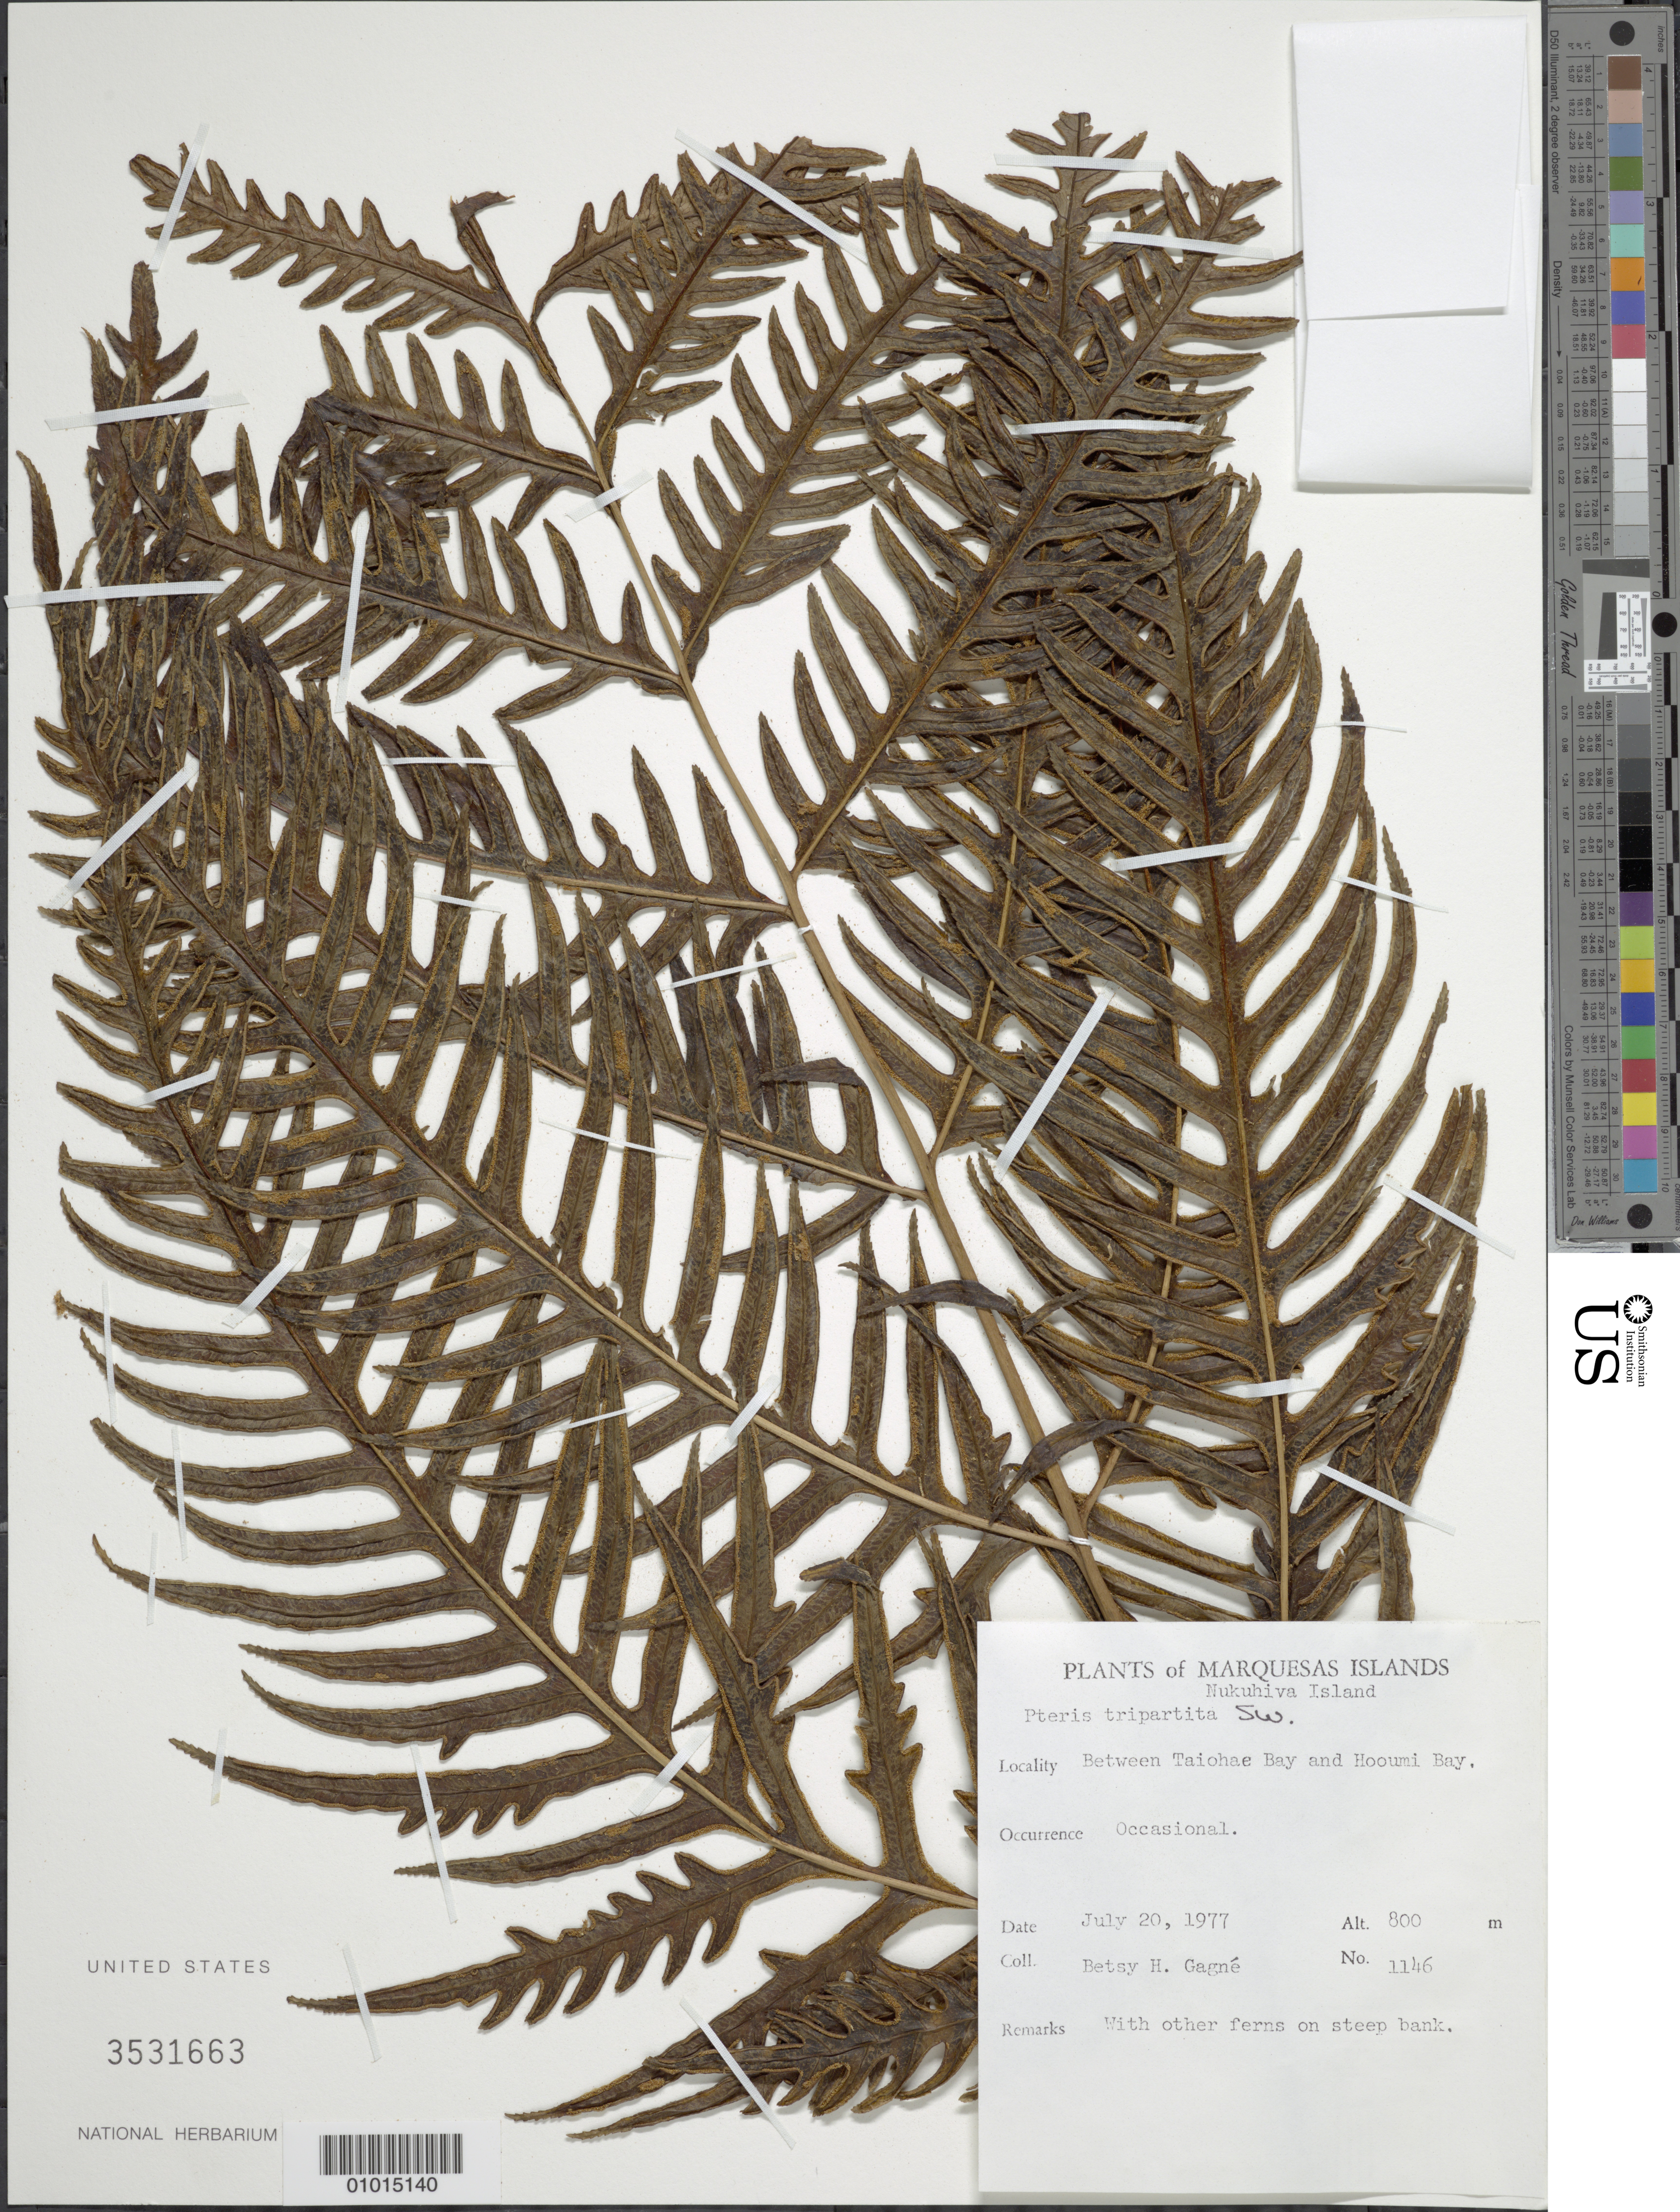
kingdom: Plantae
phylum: Tracheophyta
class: Polypodiopsida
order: Polypodiales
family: Pteridaceae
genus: Pteris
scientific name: Pteris comans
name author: G. Forst.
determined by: Florence, J.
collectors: B. H. Gagné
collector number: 1146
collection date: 1977-07-20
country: French Polynesia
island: Nuku Hiva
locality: Between Taiohae Bay and Hooumi Bay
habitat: With other ferns on steep bank; occasional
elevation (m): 800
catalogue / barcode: US 3531663